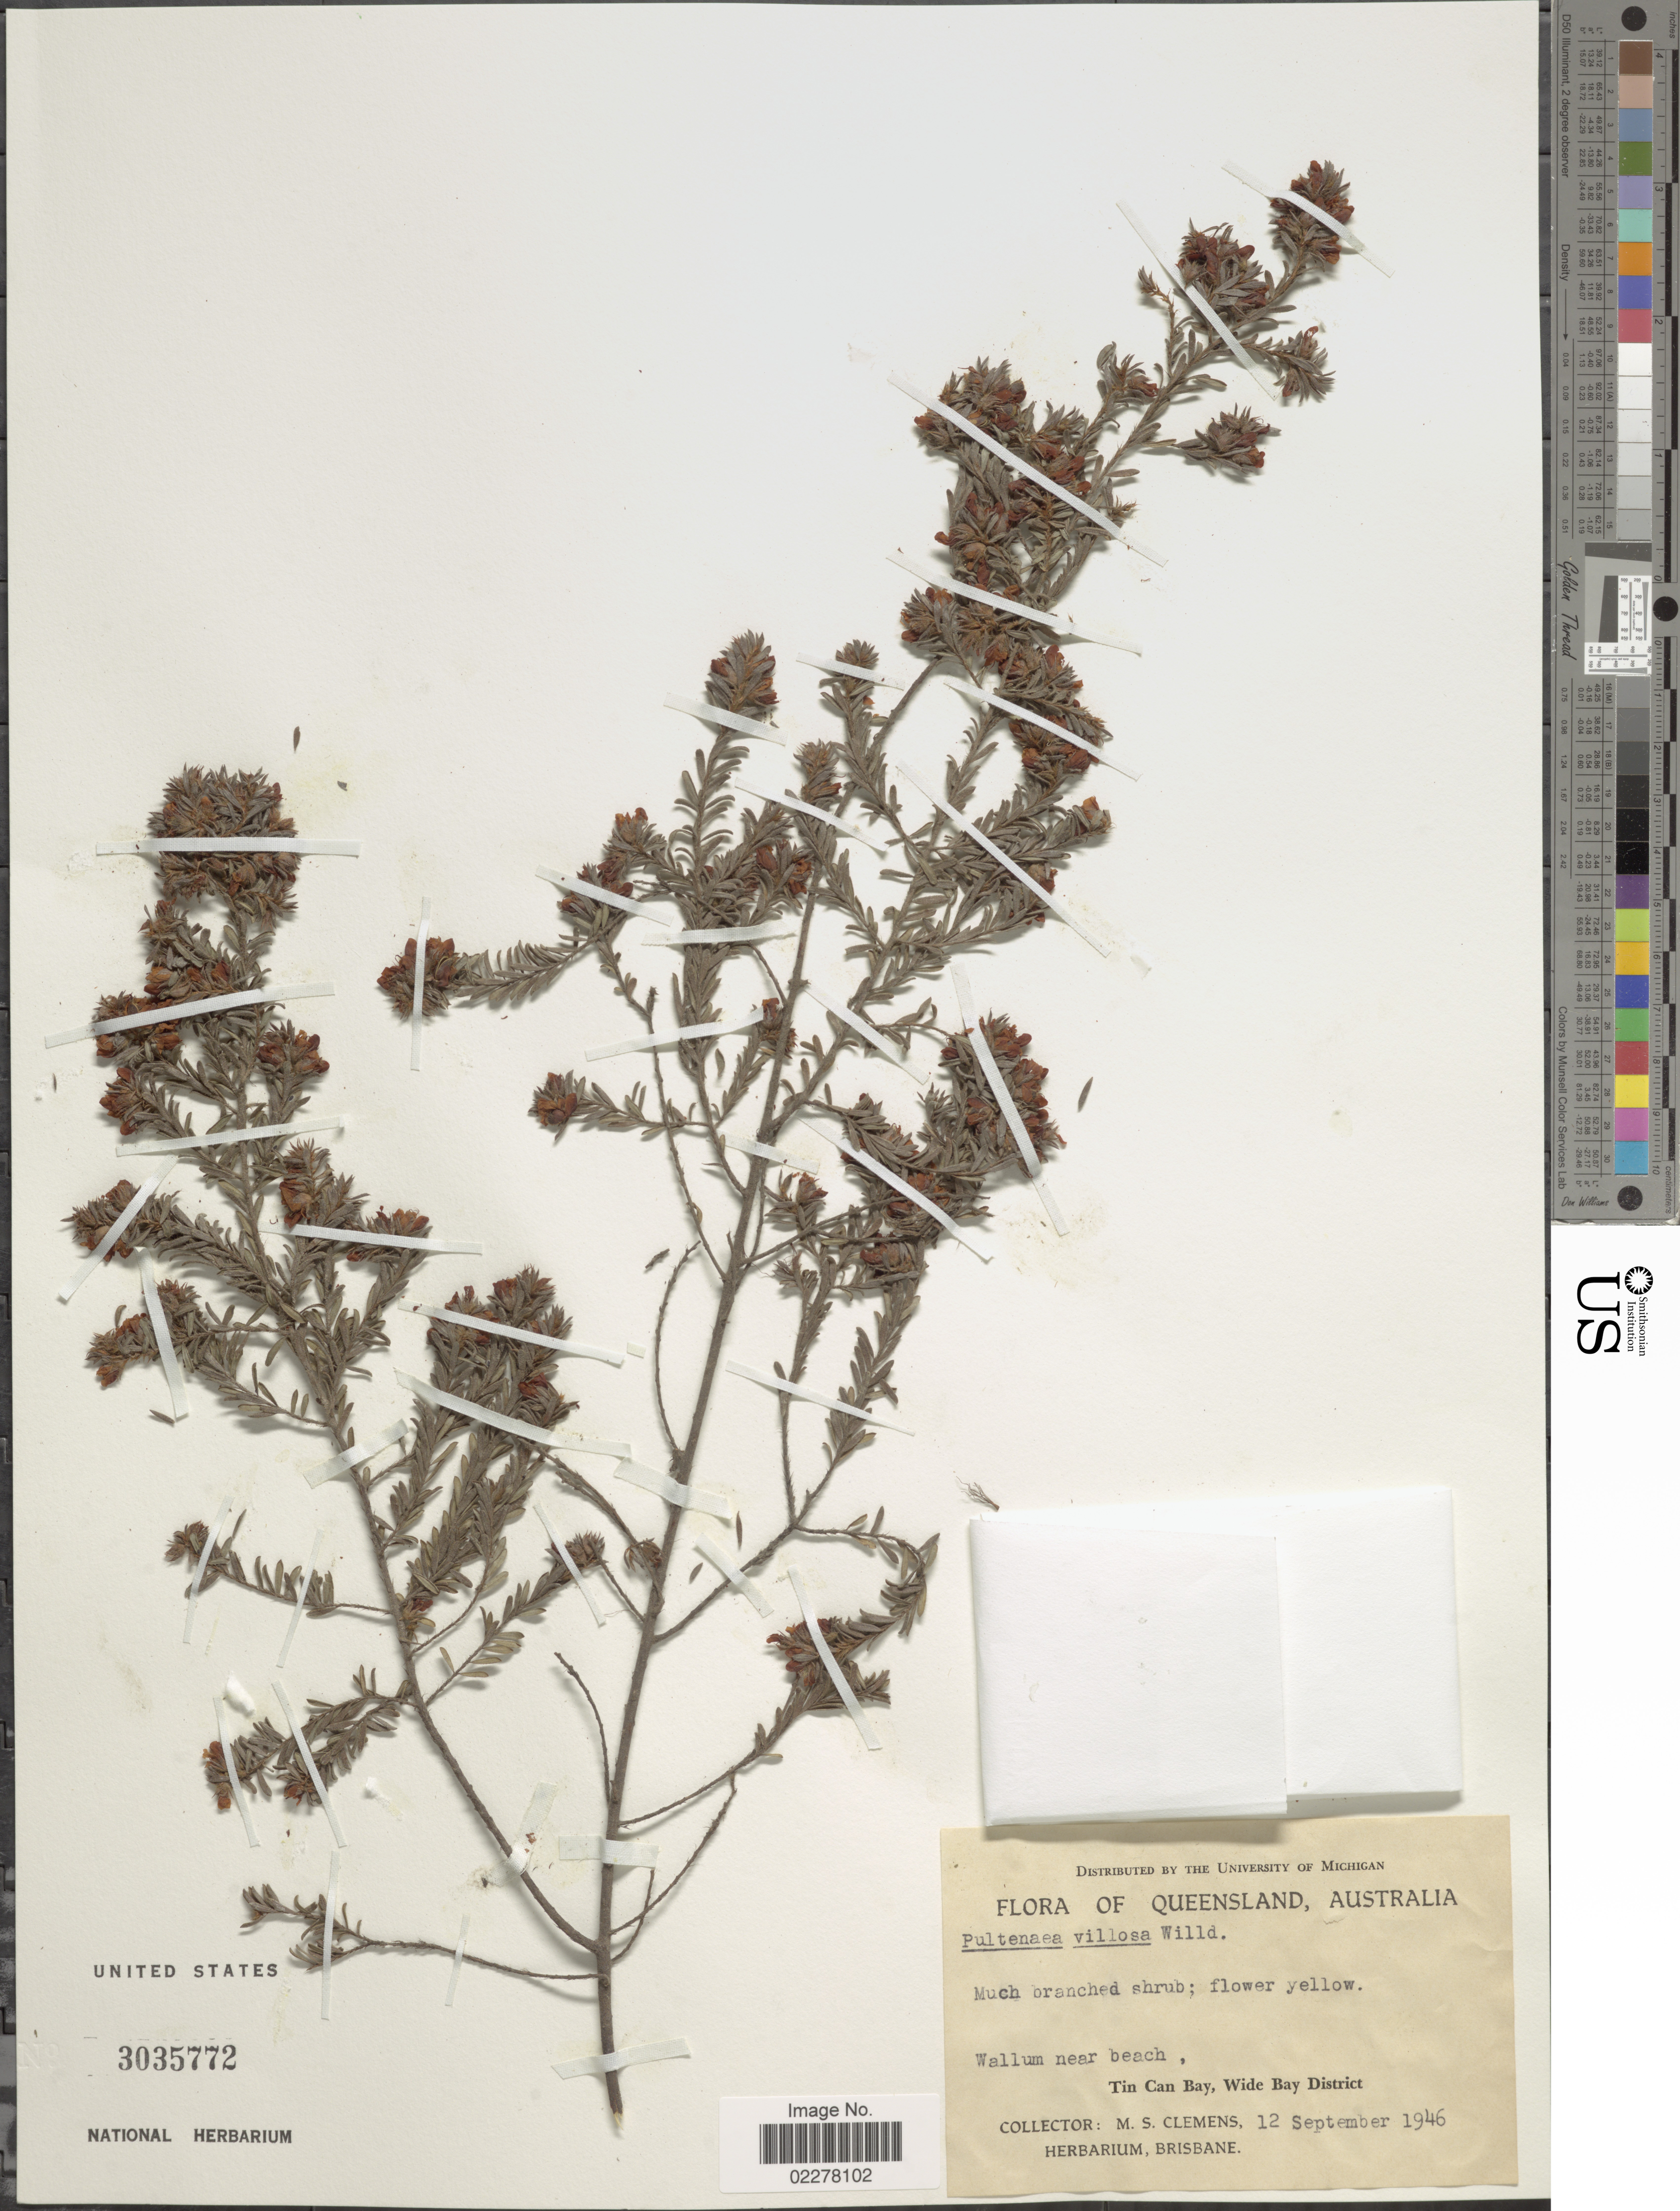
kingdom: Plantae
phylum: Tracheophyta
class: Magnoliopsida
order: Fabales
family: Fabaceae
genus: Pultenaea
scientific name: Pultenaea villosa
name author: Willd.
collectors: M. S. Clemens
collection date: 1946-09-12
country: Australia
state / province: Queensland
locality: Wqallum near beach, Tin Can Bay, Wide Bay District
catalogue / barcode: US 3035772